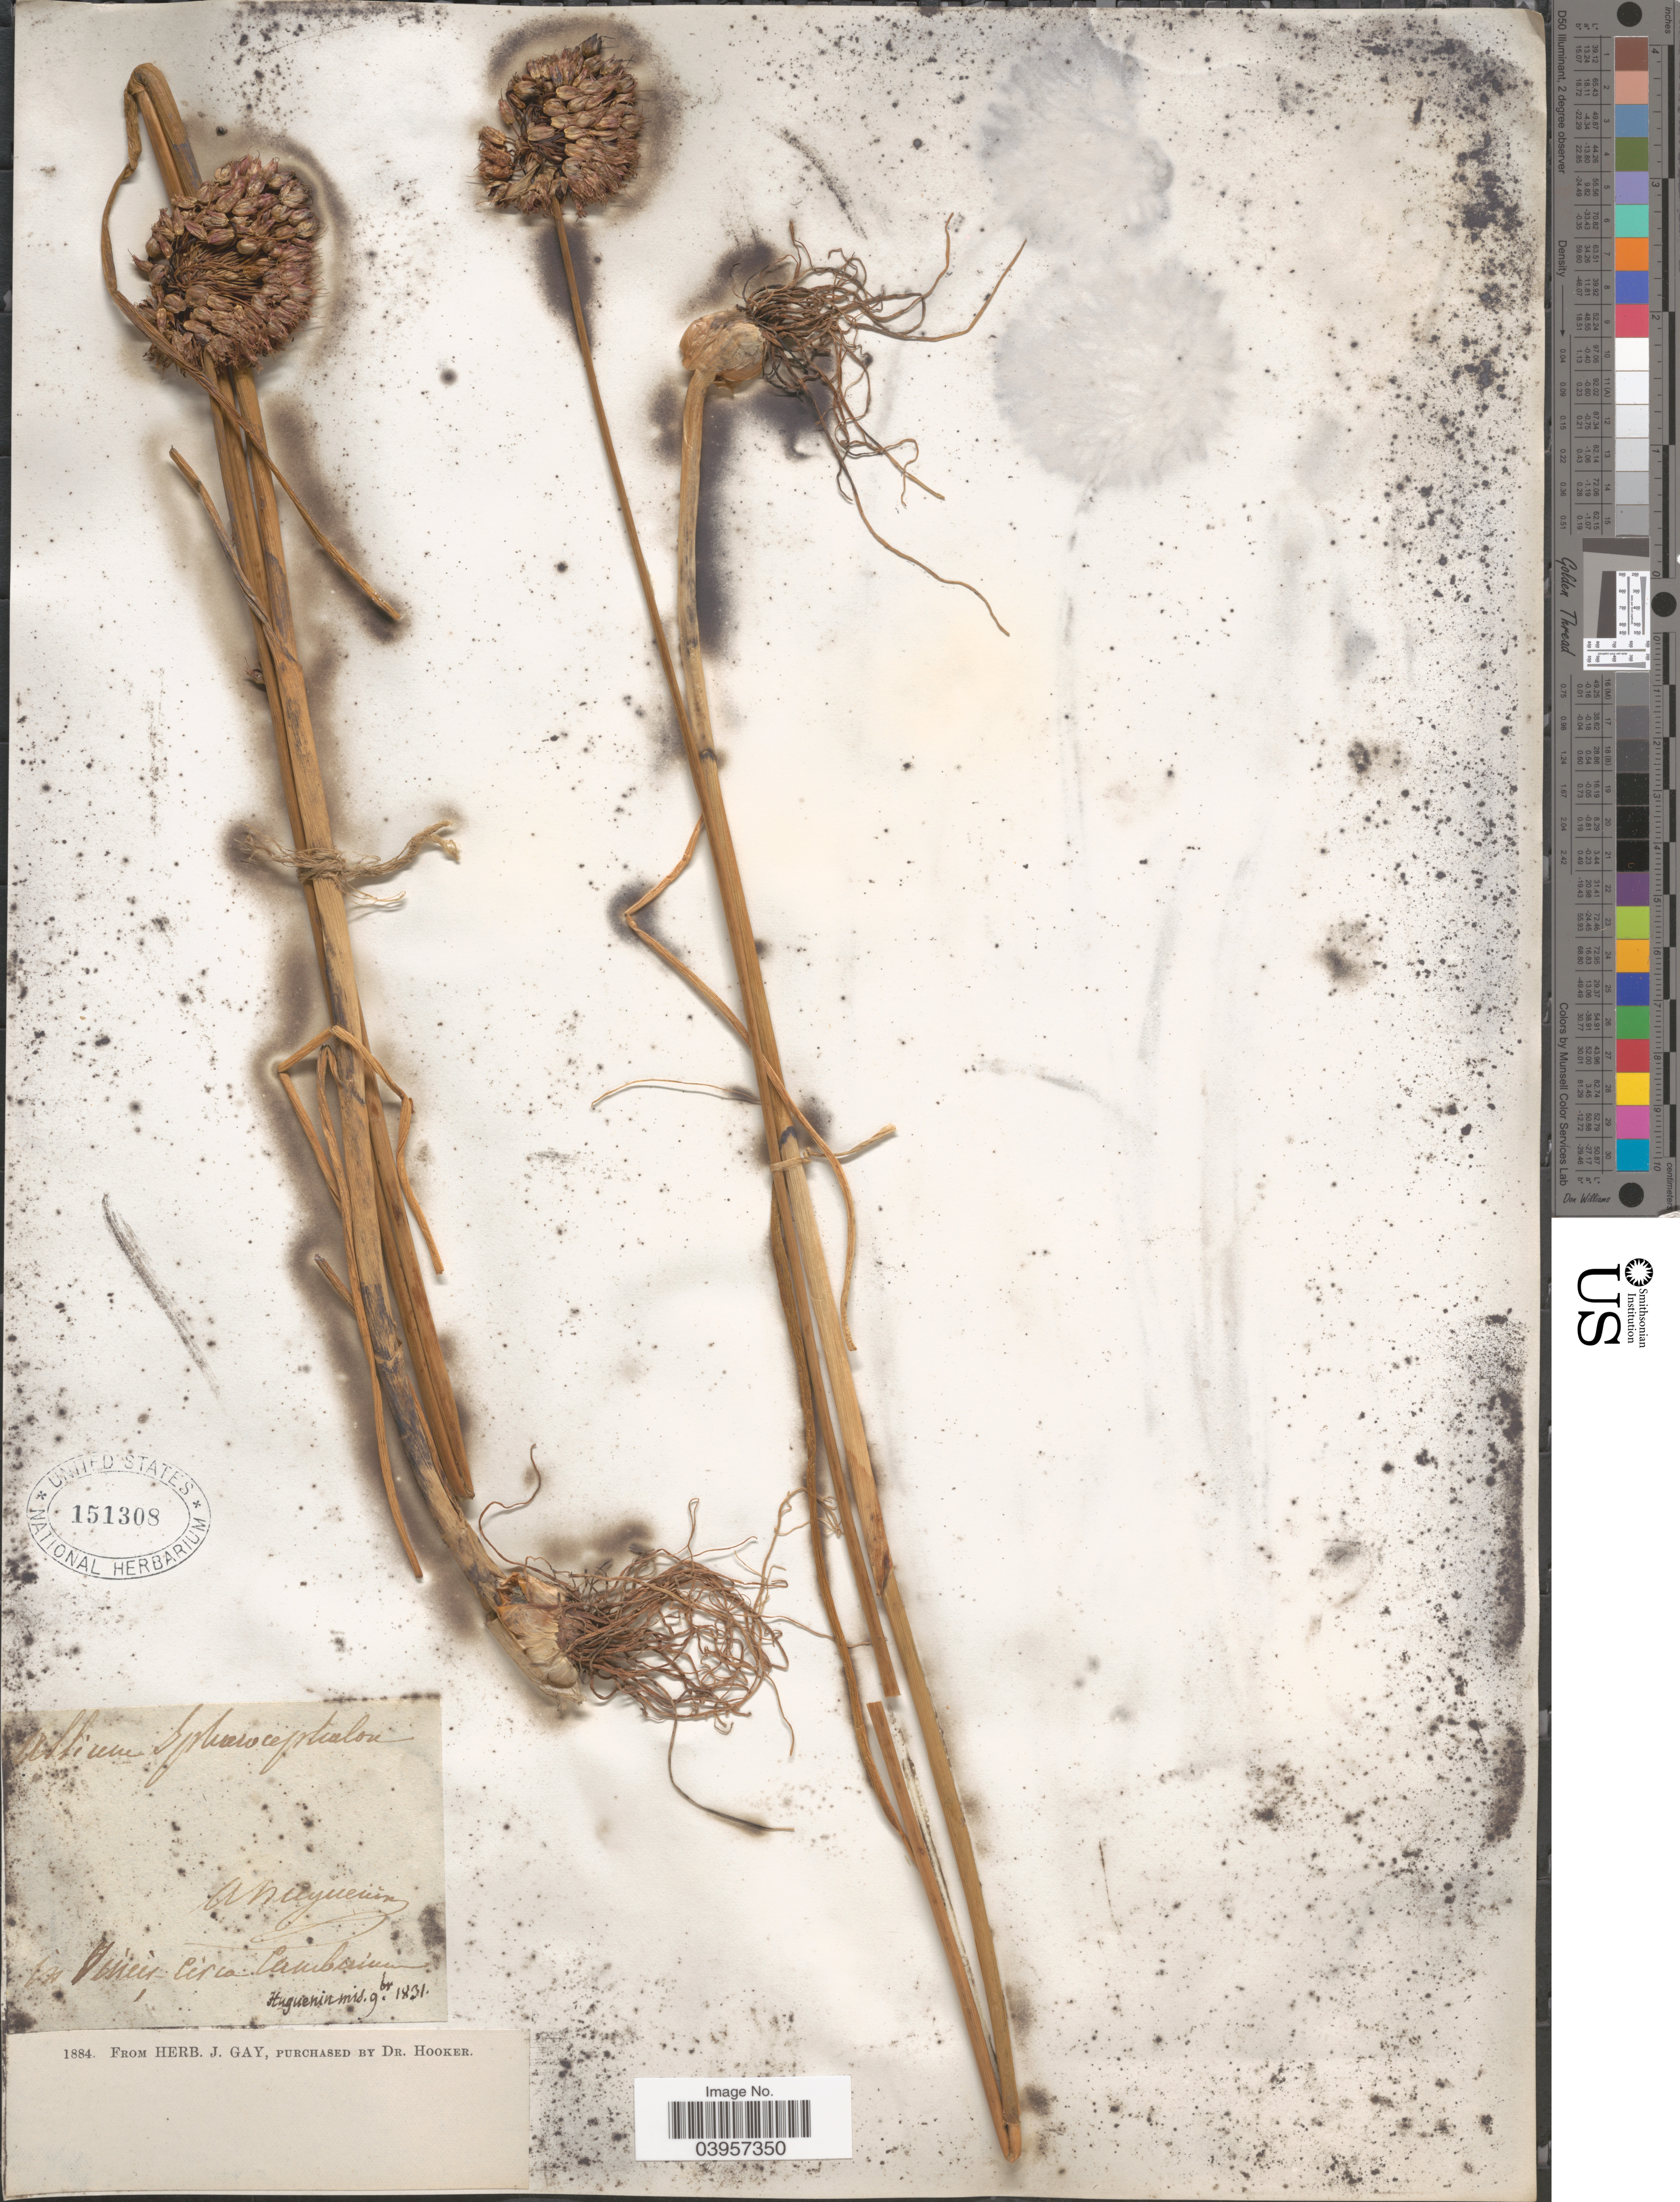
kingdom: Plantae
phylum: Tracheophyta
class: Liliopsida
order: Asparagales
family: Amaryllidaceae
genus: Allium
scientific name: Allium sphaerocephalum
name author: L.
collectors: ex herb. J. Gay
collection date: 1884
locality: Anuyueruin. In Vineir circa Caucbaiun. [interpreted]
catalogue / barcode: US 151308